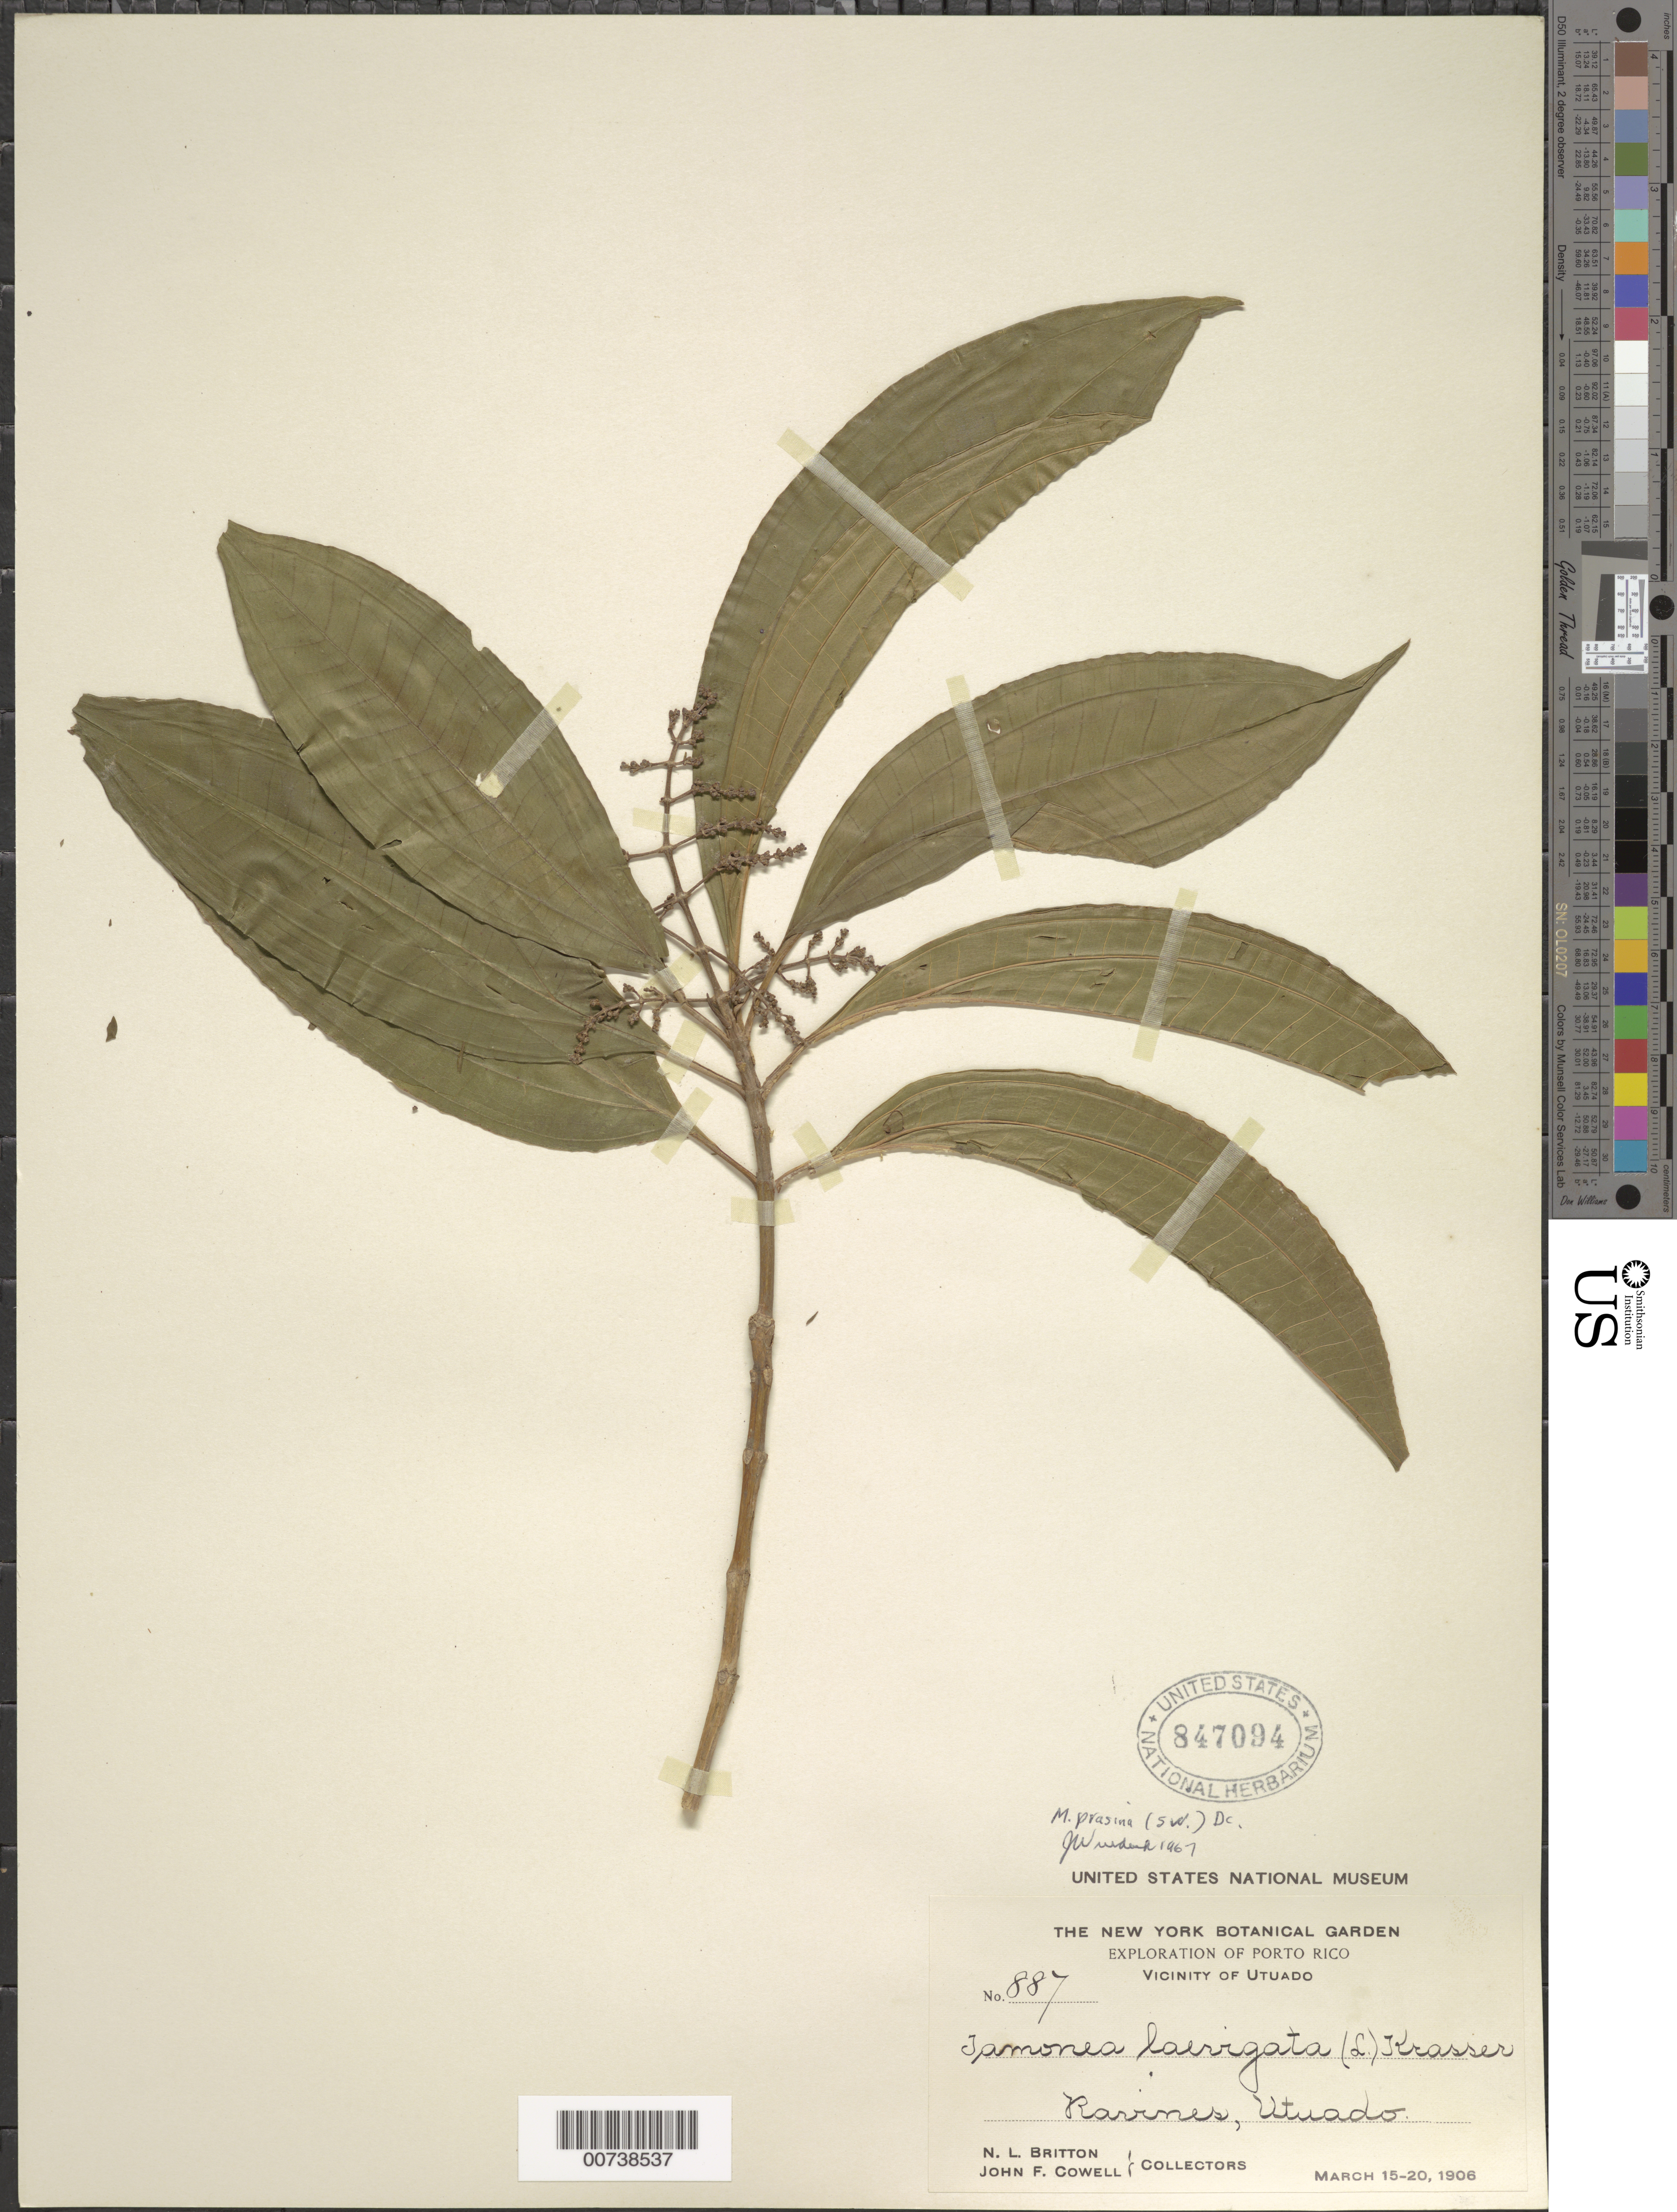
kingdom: Plantae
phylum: Tracheophyta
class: Magnoliopsida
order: Myrtales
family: Melastomataceae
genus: Miconia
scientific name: Miconia prasina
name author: (Sw.) DC.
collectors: N. Britton & J. F. Cowell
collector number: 887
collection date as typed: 15 Mar 1906 to 20 Mar 1906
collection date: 1906-03-15/1906-03-20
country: Puerto Rico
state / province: Utuado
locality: Utuado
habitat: Ravines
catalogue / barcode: US 847094